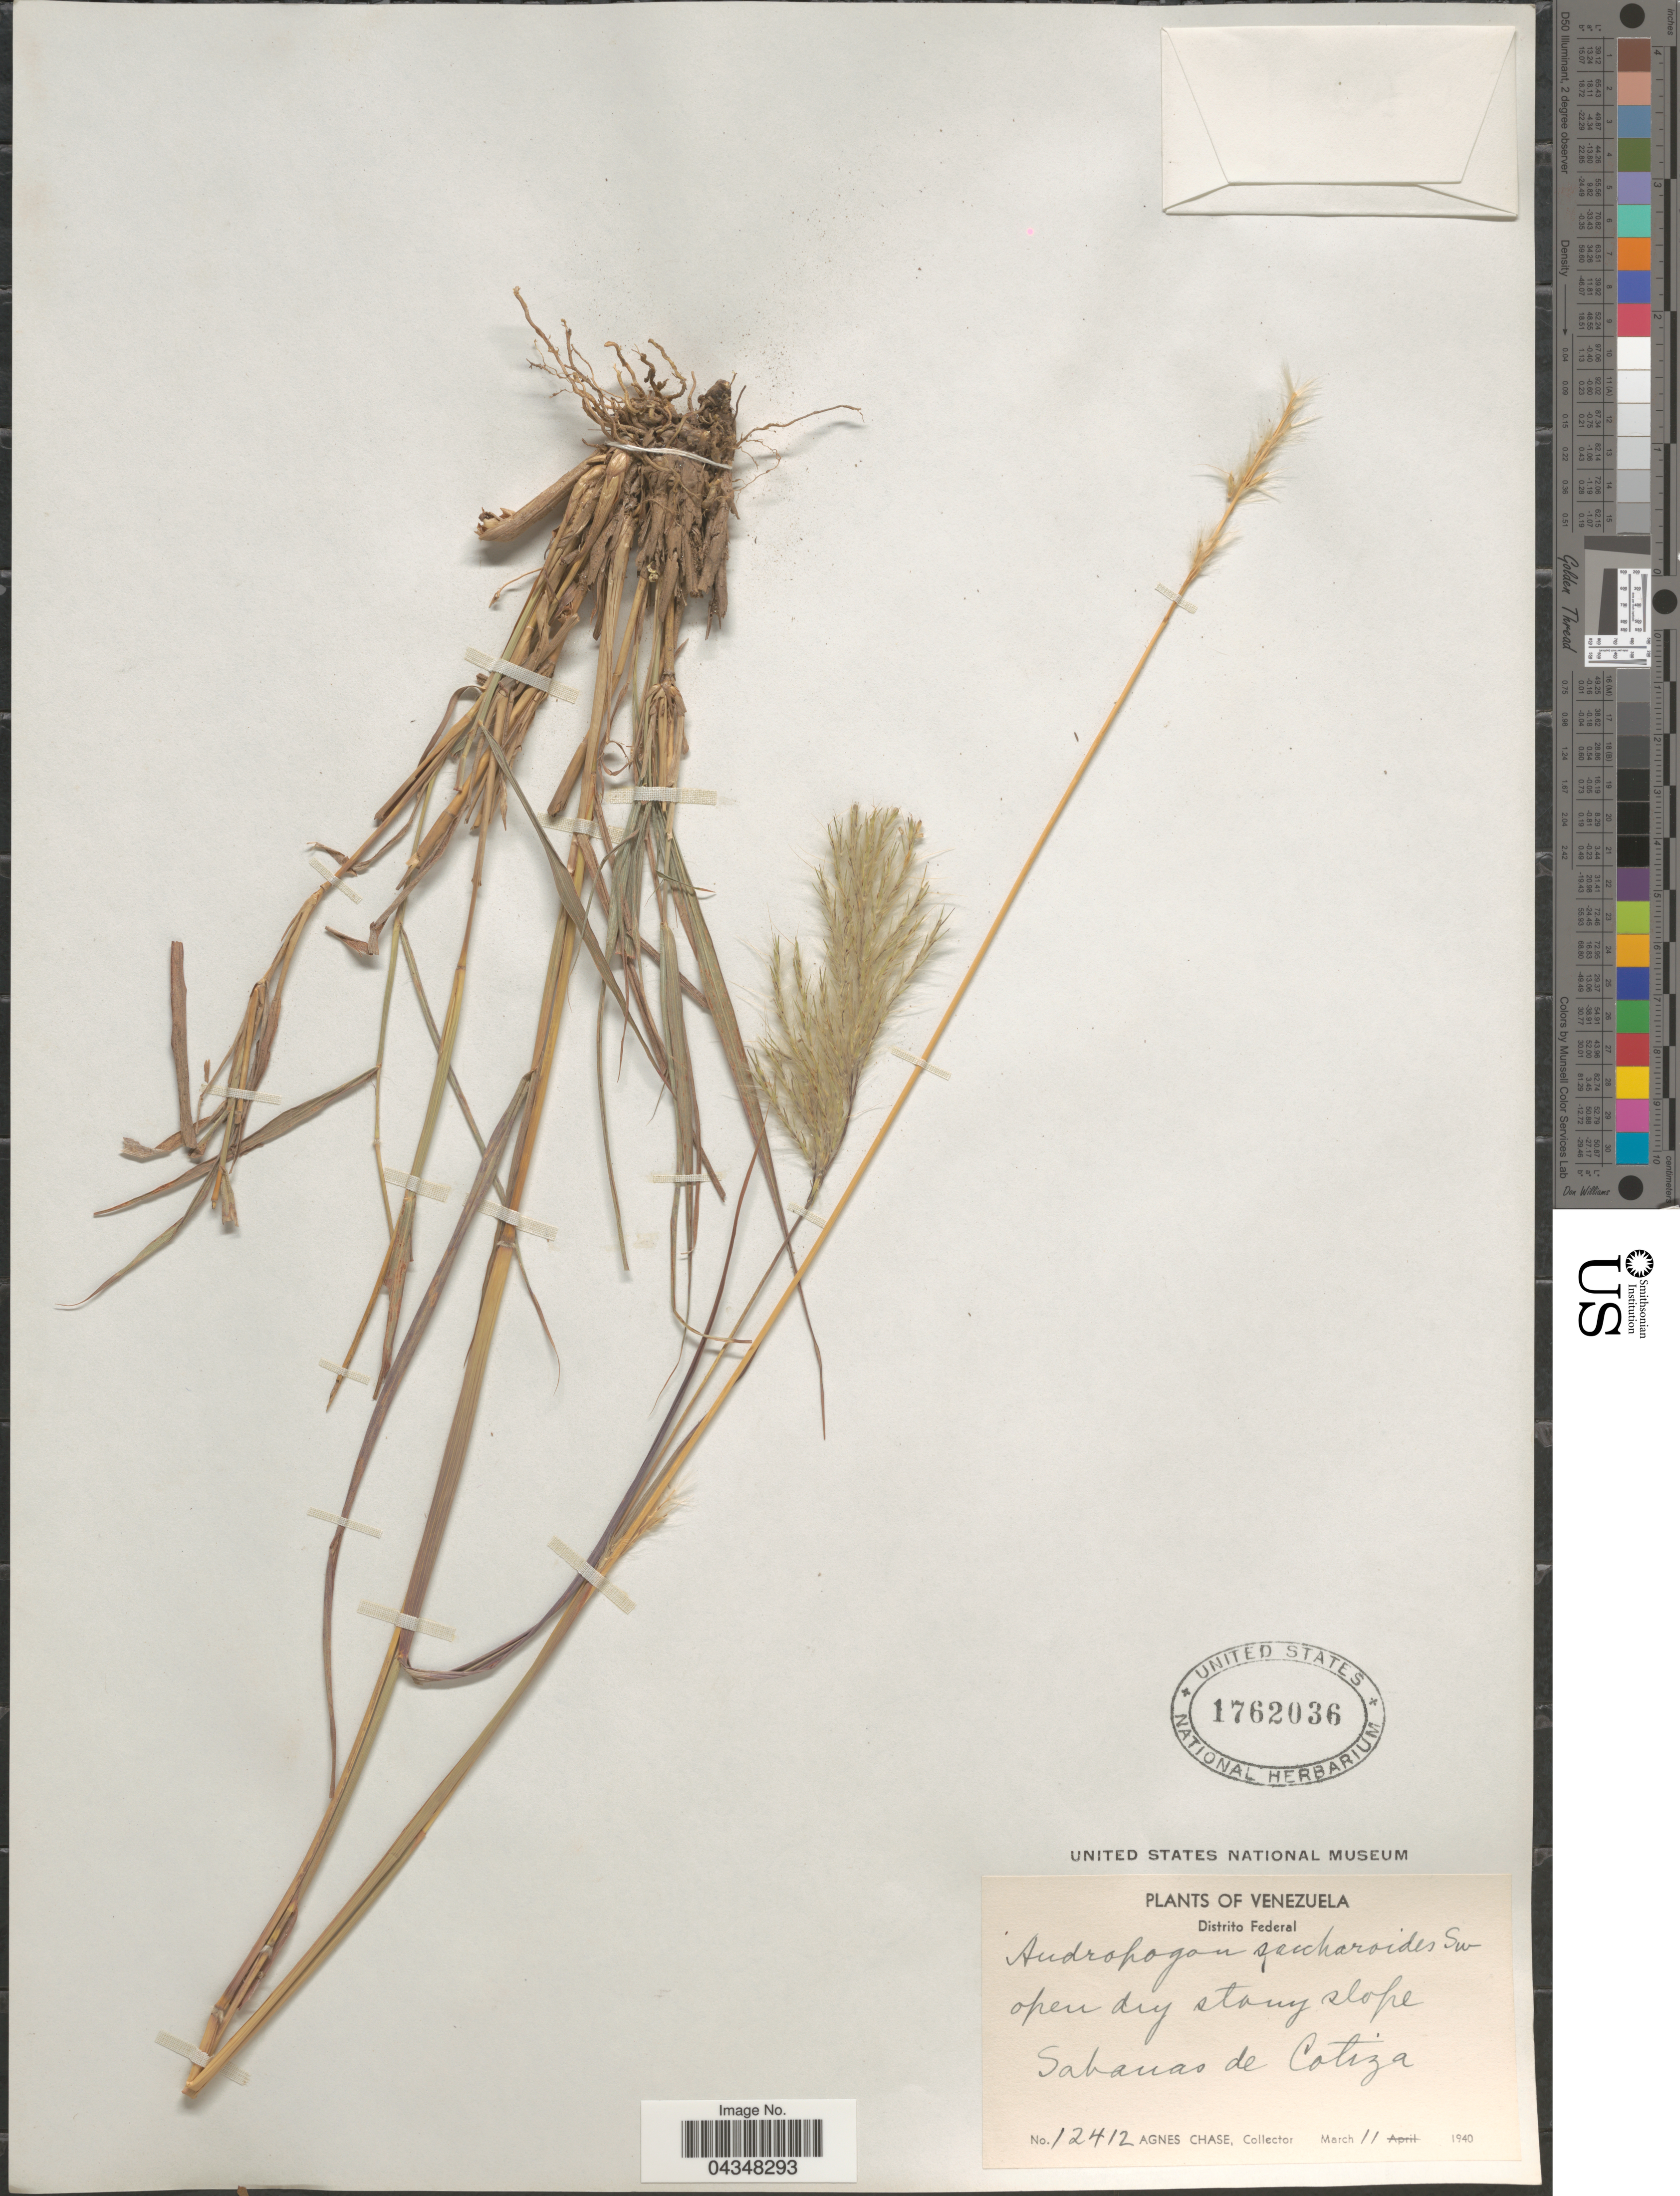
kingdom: Plantae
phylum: Tracheophyta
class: Liliopsida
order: Poales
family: Poaceae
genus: Bothriochloa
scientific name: Bothriochloa laguroides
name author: (DC.) Herter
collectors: A. Chase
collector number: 12412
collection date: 1940-03-11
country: Venezuela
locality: Distrito Federal. Sabanas de Cotiza.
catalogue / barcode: US 1762036